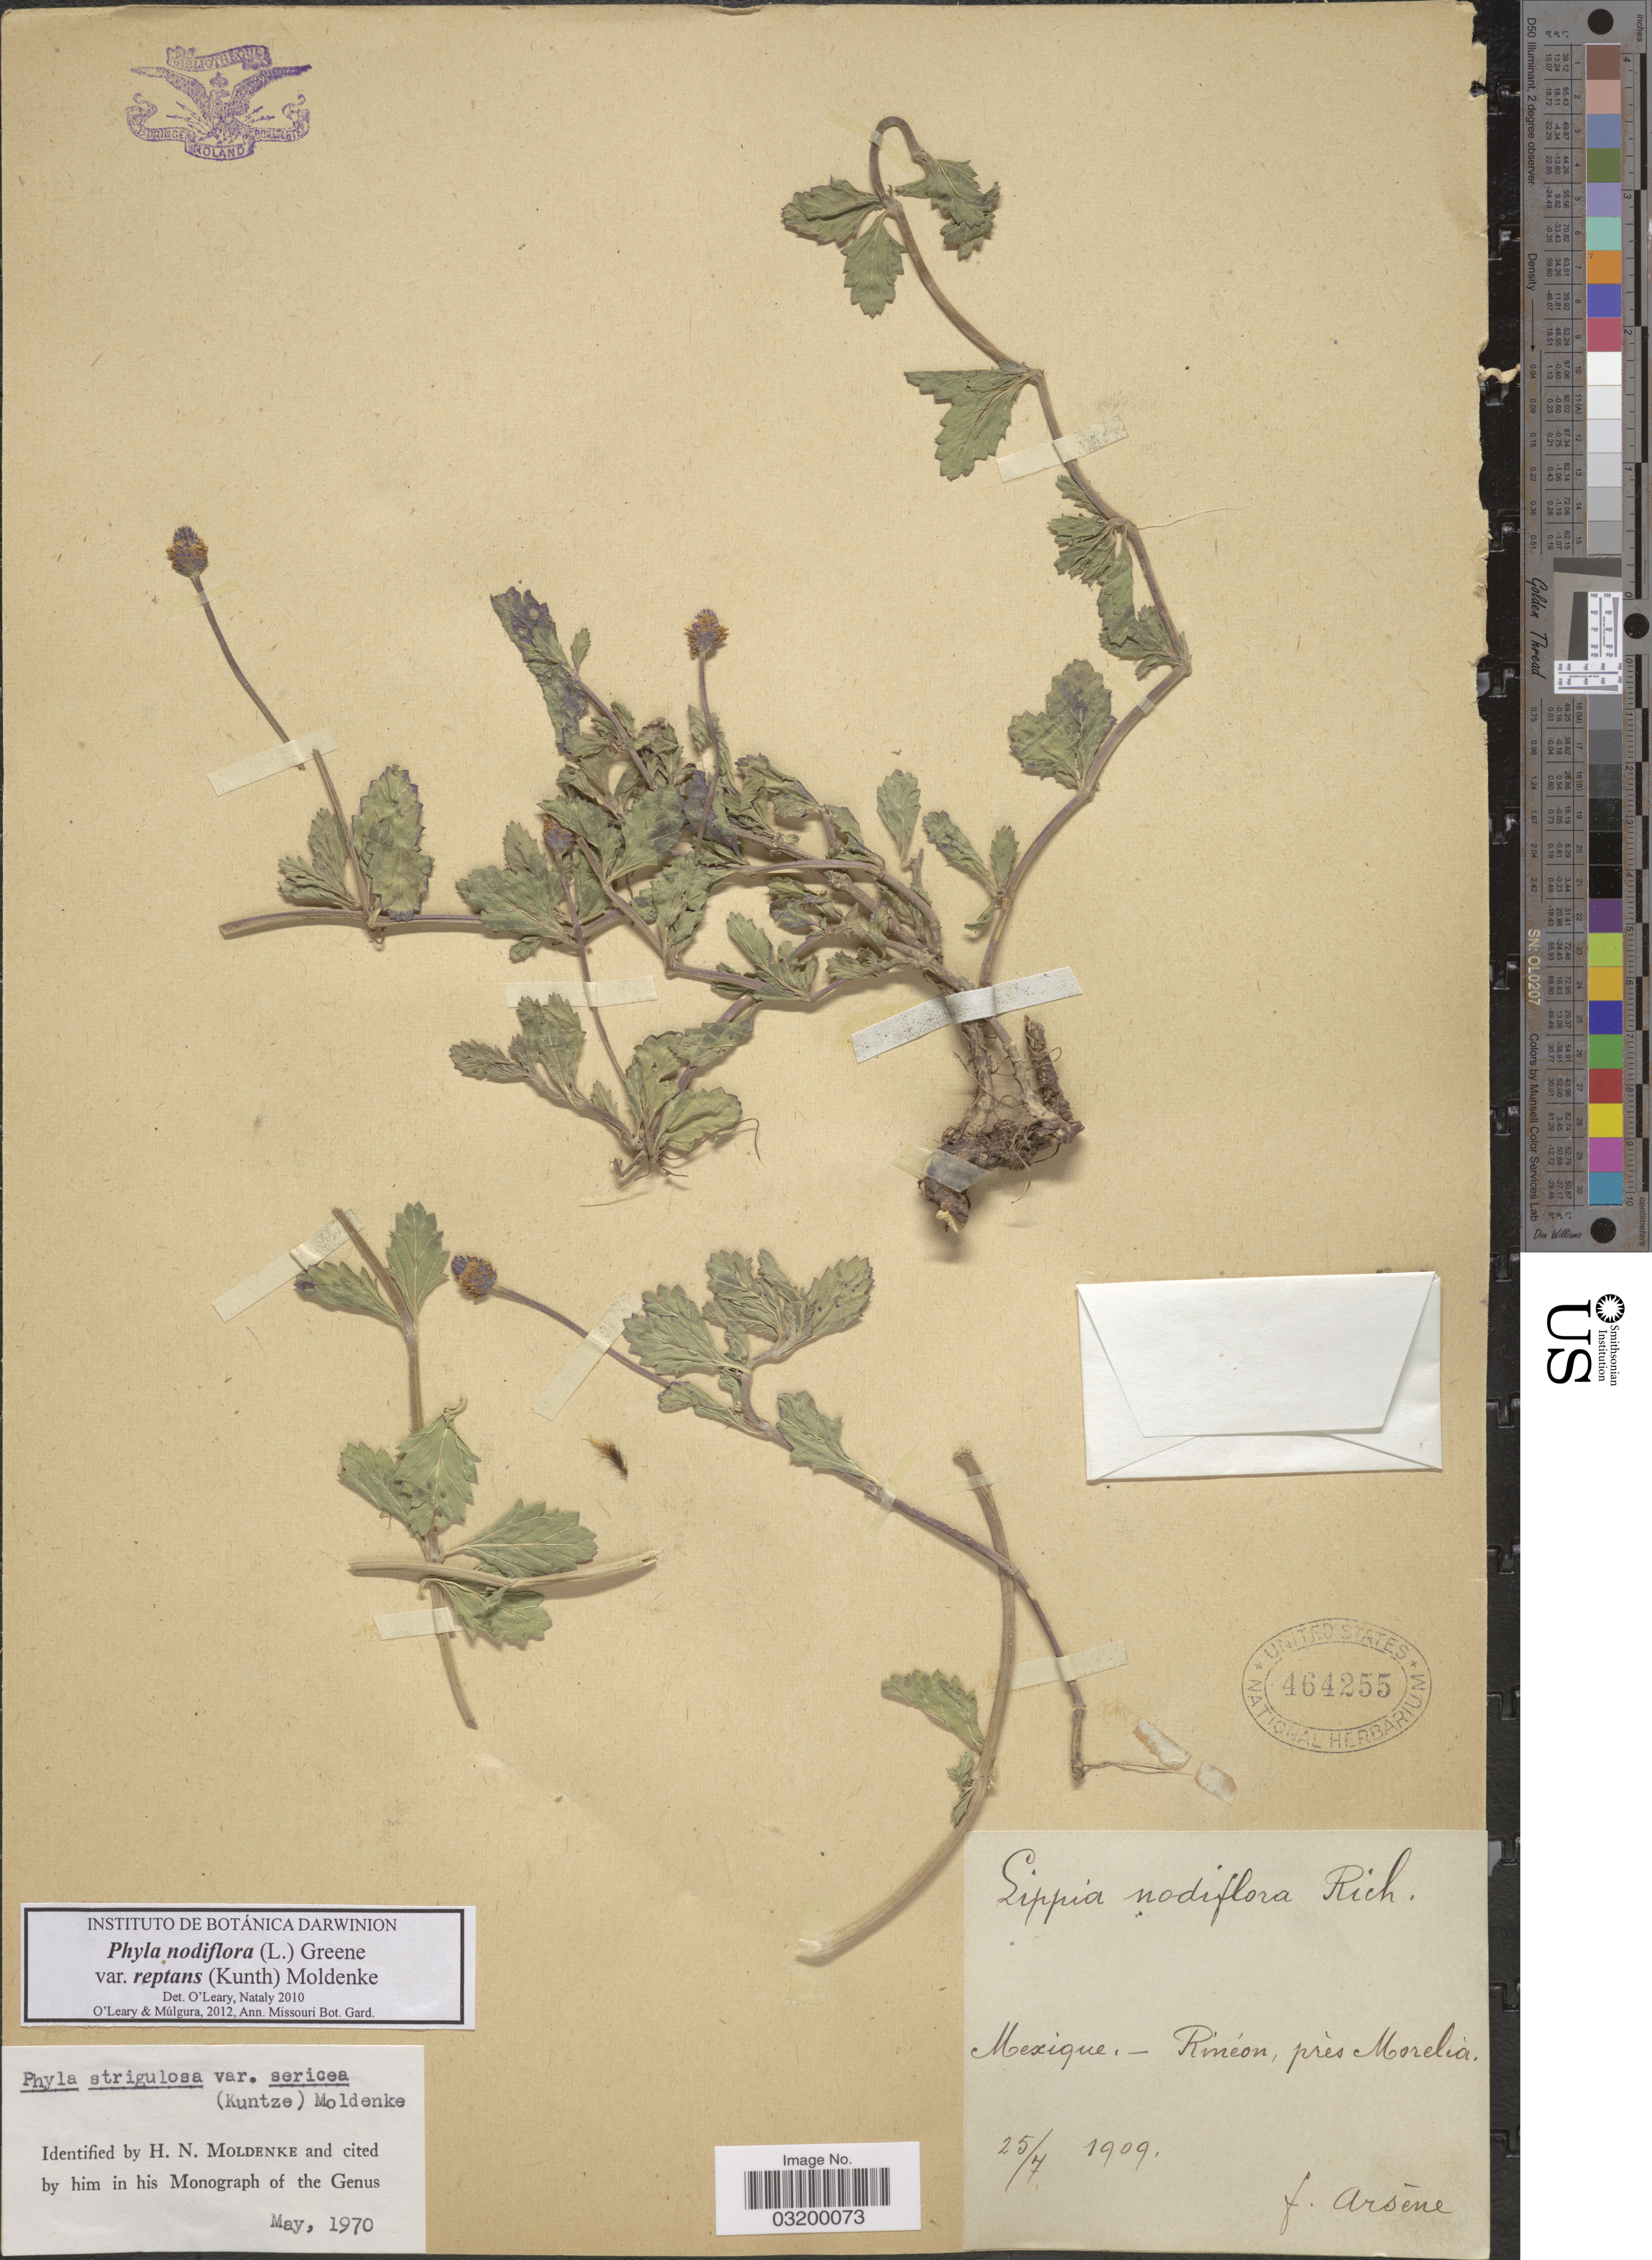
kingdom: Plantae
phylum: Tracheophyta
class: Magnoliopsida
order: Lamiales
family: Verbenaceae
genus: Phyla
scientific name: Phyla nodiflora var. reptans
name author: (Kunth) Moldenke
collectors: F. Arsène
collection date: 1909-07-25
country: Mexico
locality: Rincon, près Morelia.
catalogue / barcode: US 464255